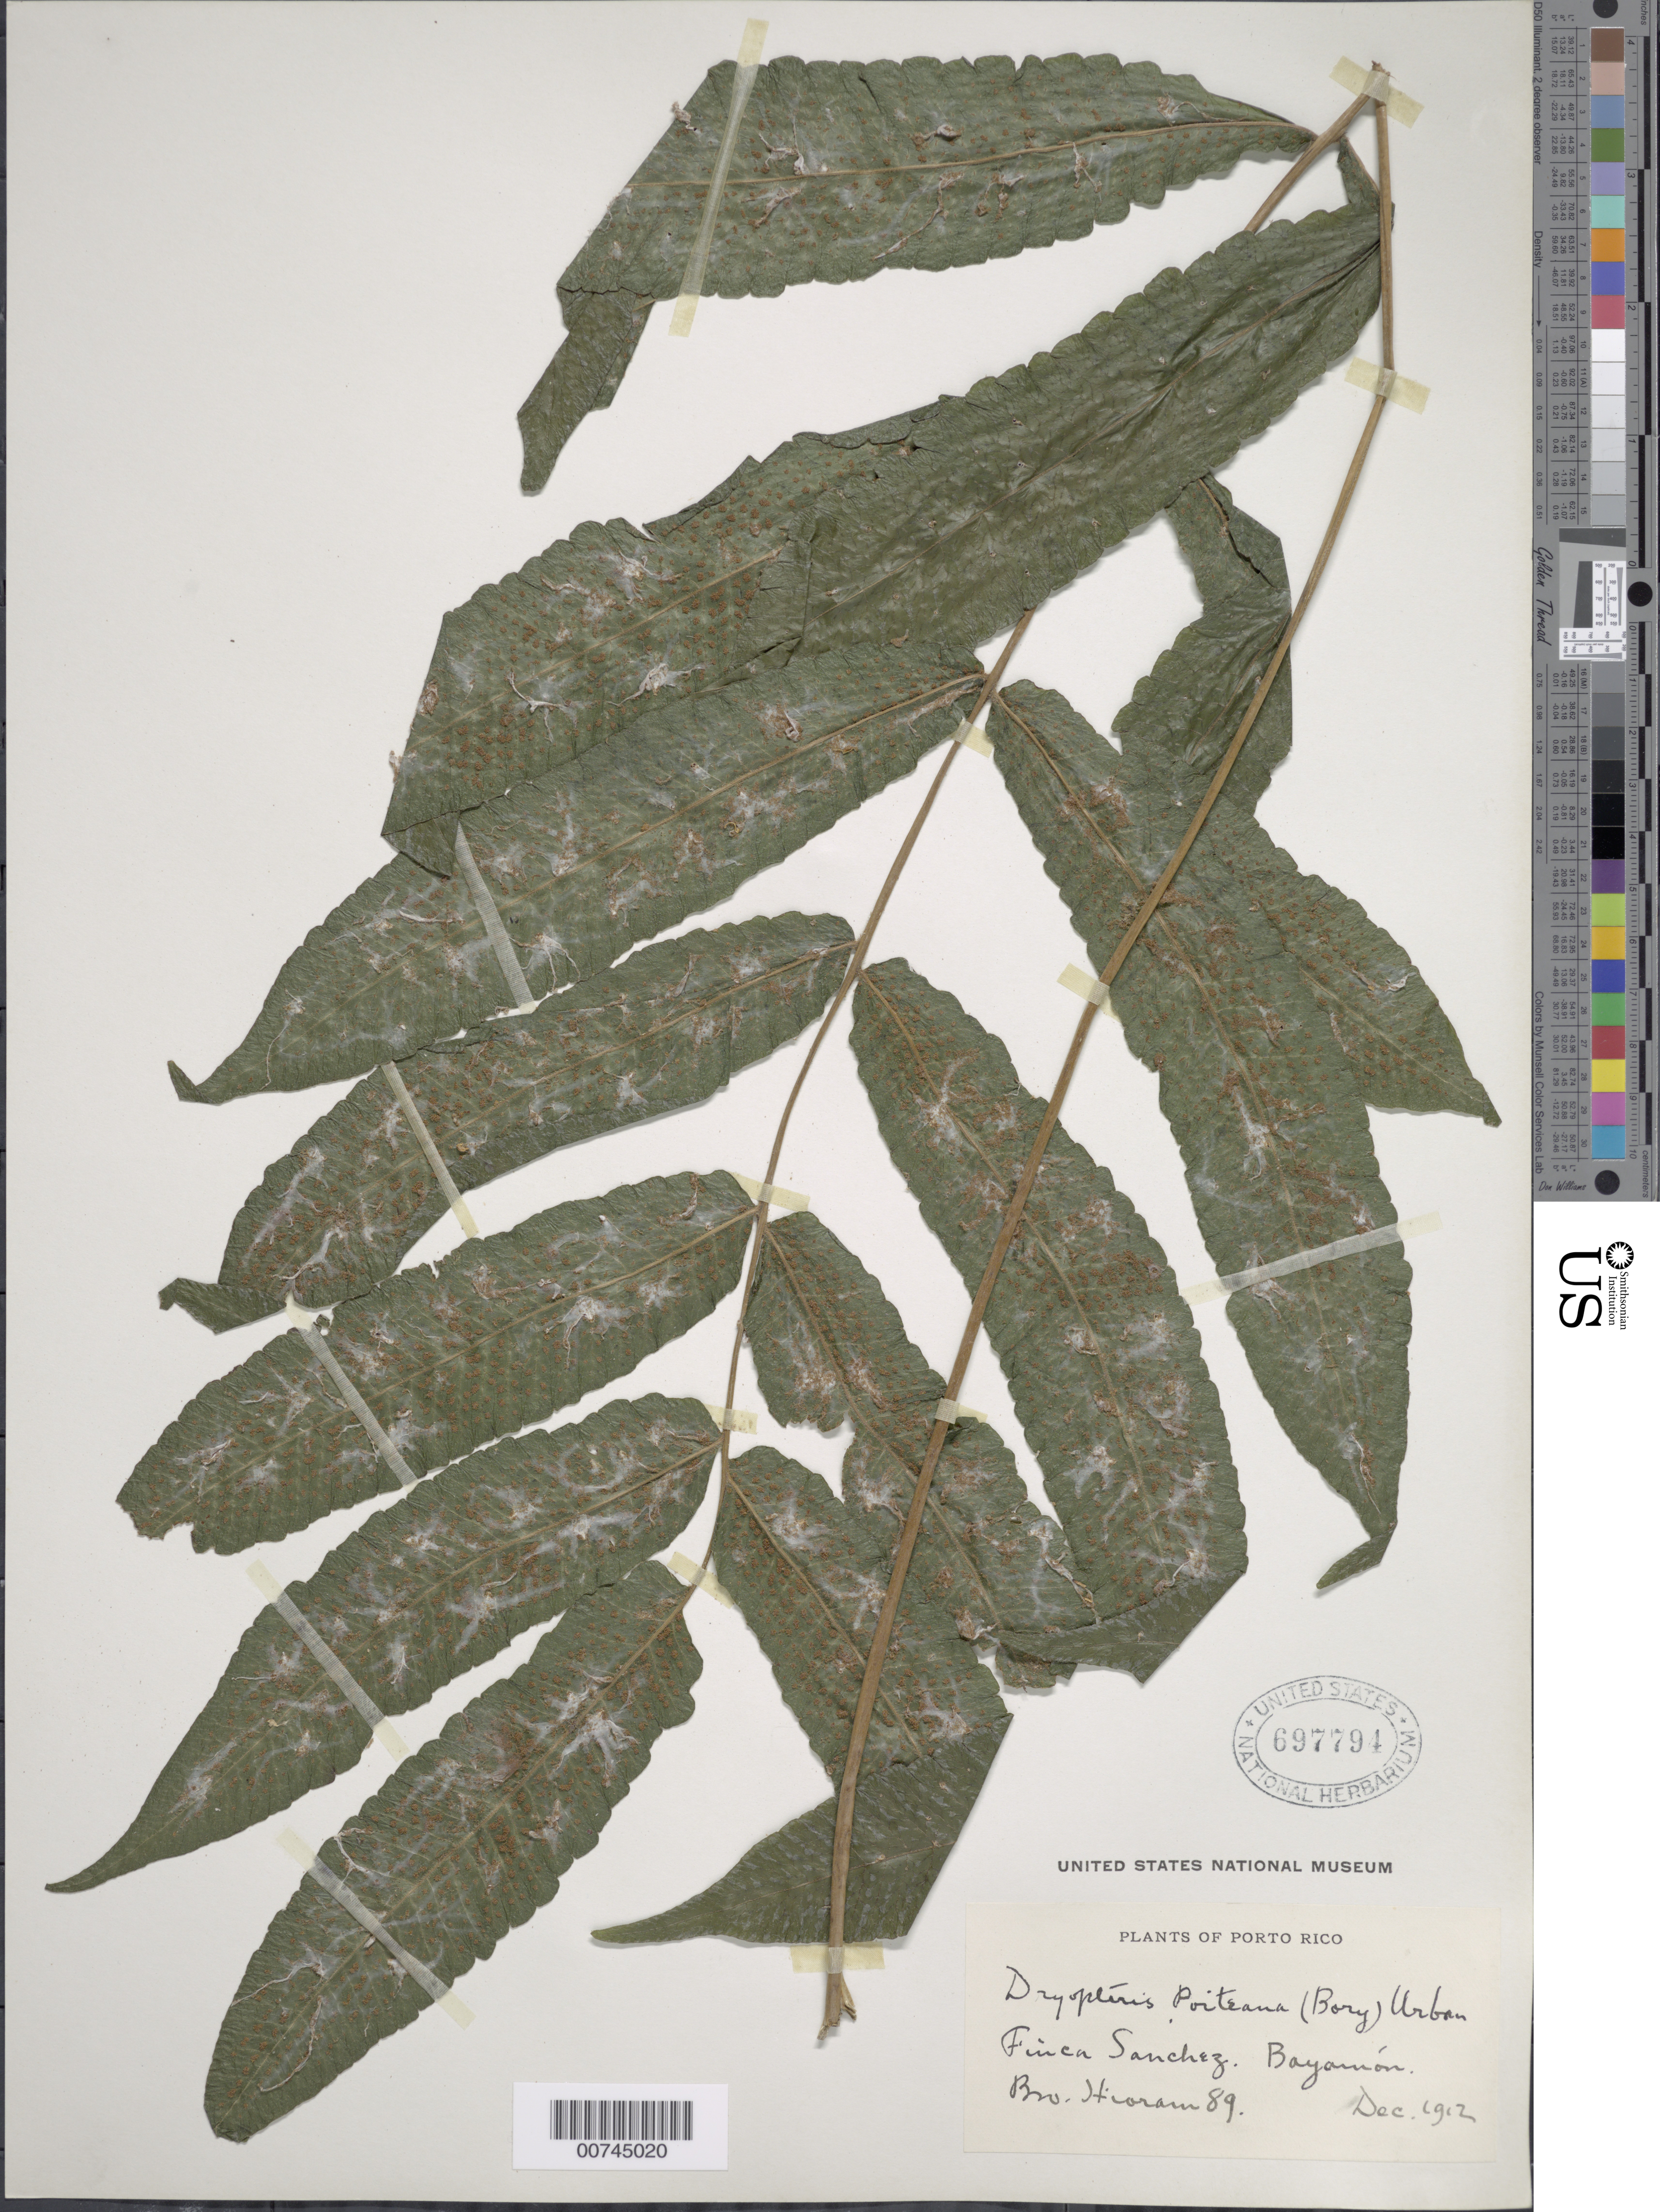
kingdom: Plantae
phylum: Tracheophyta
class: Polypodiopsida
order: Polypodiales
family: Thelypteridaceae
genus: Goniopteris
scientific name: Goniopteris poiteana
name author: (Bory) Ching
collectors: Bro. Hioram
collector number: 89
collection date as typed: Dec 1912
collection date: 1912-12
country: Puerto Rico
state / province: Bayamón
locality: Finca Sanchez, Bayamón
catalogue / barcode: US 697794